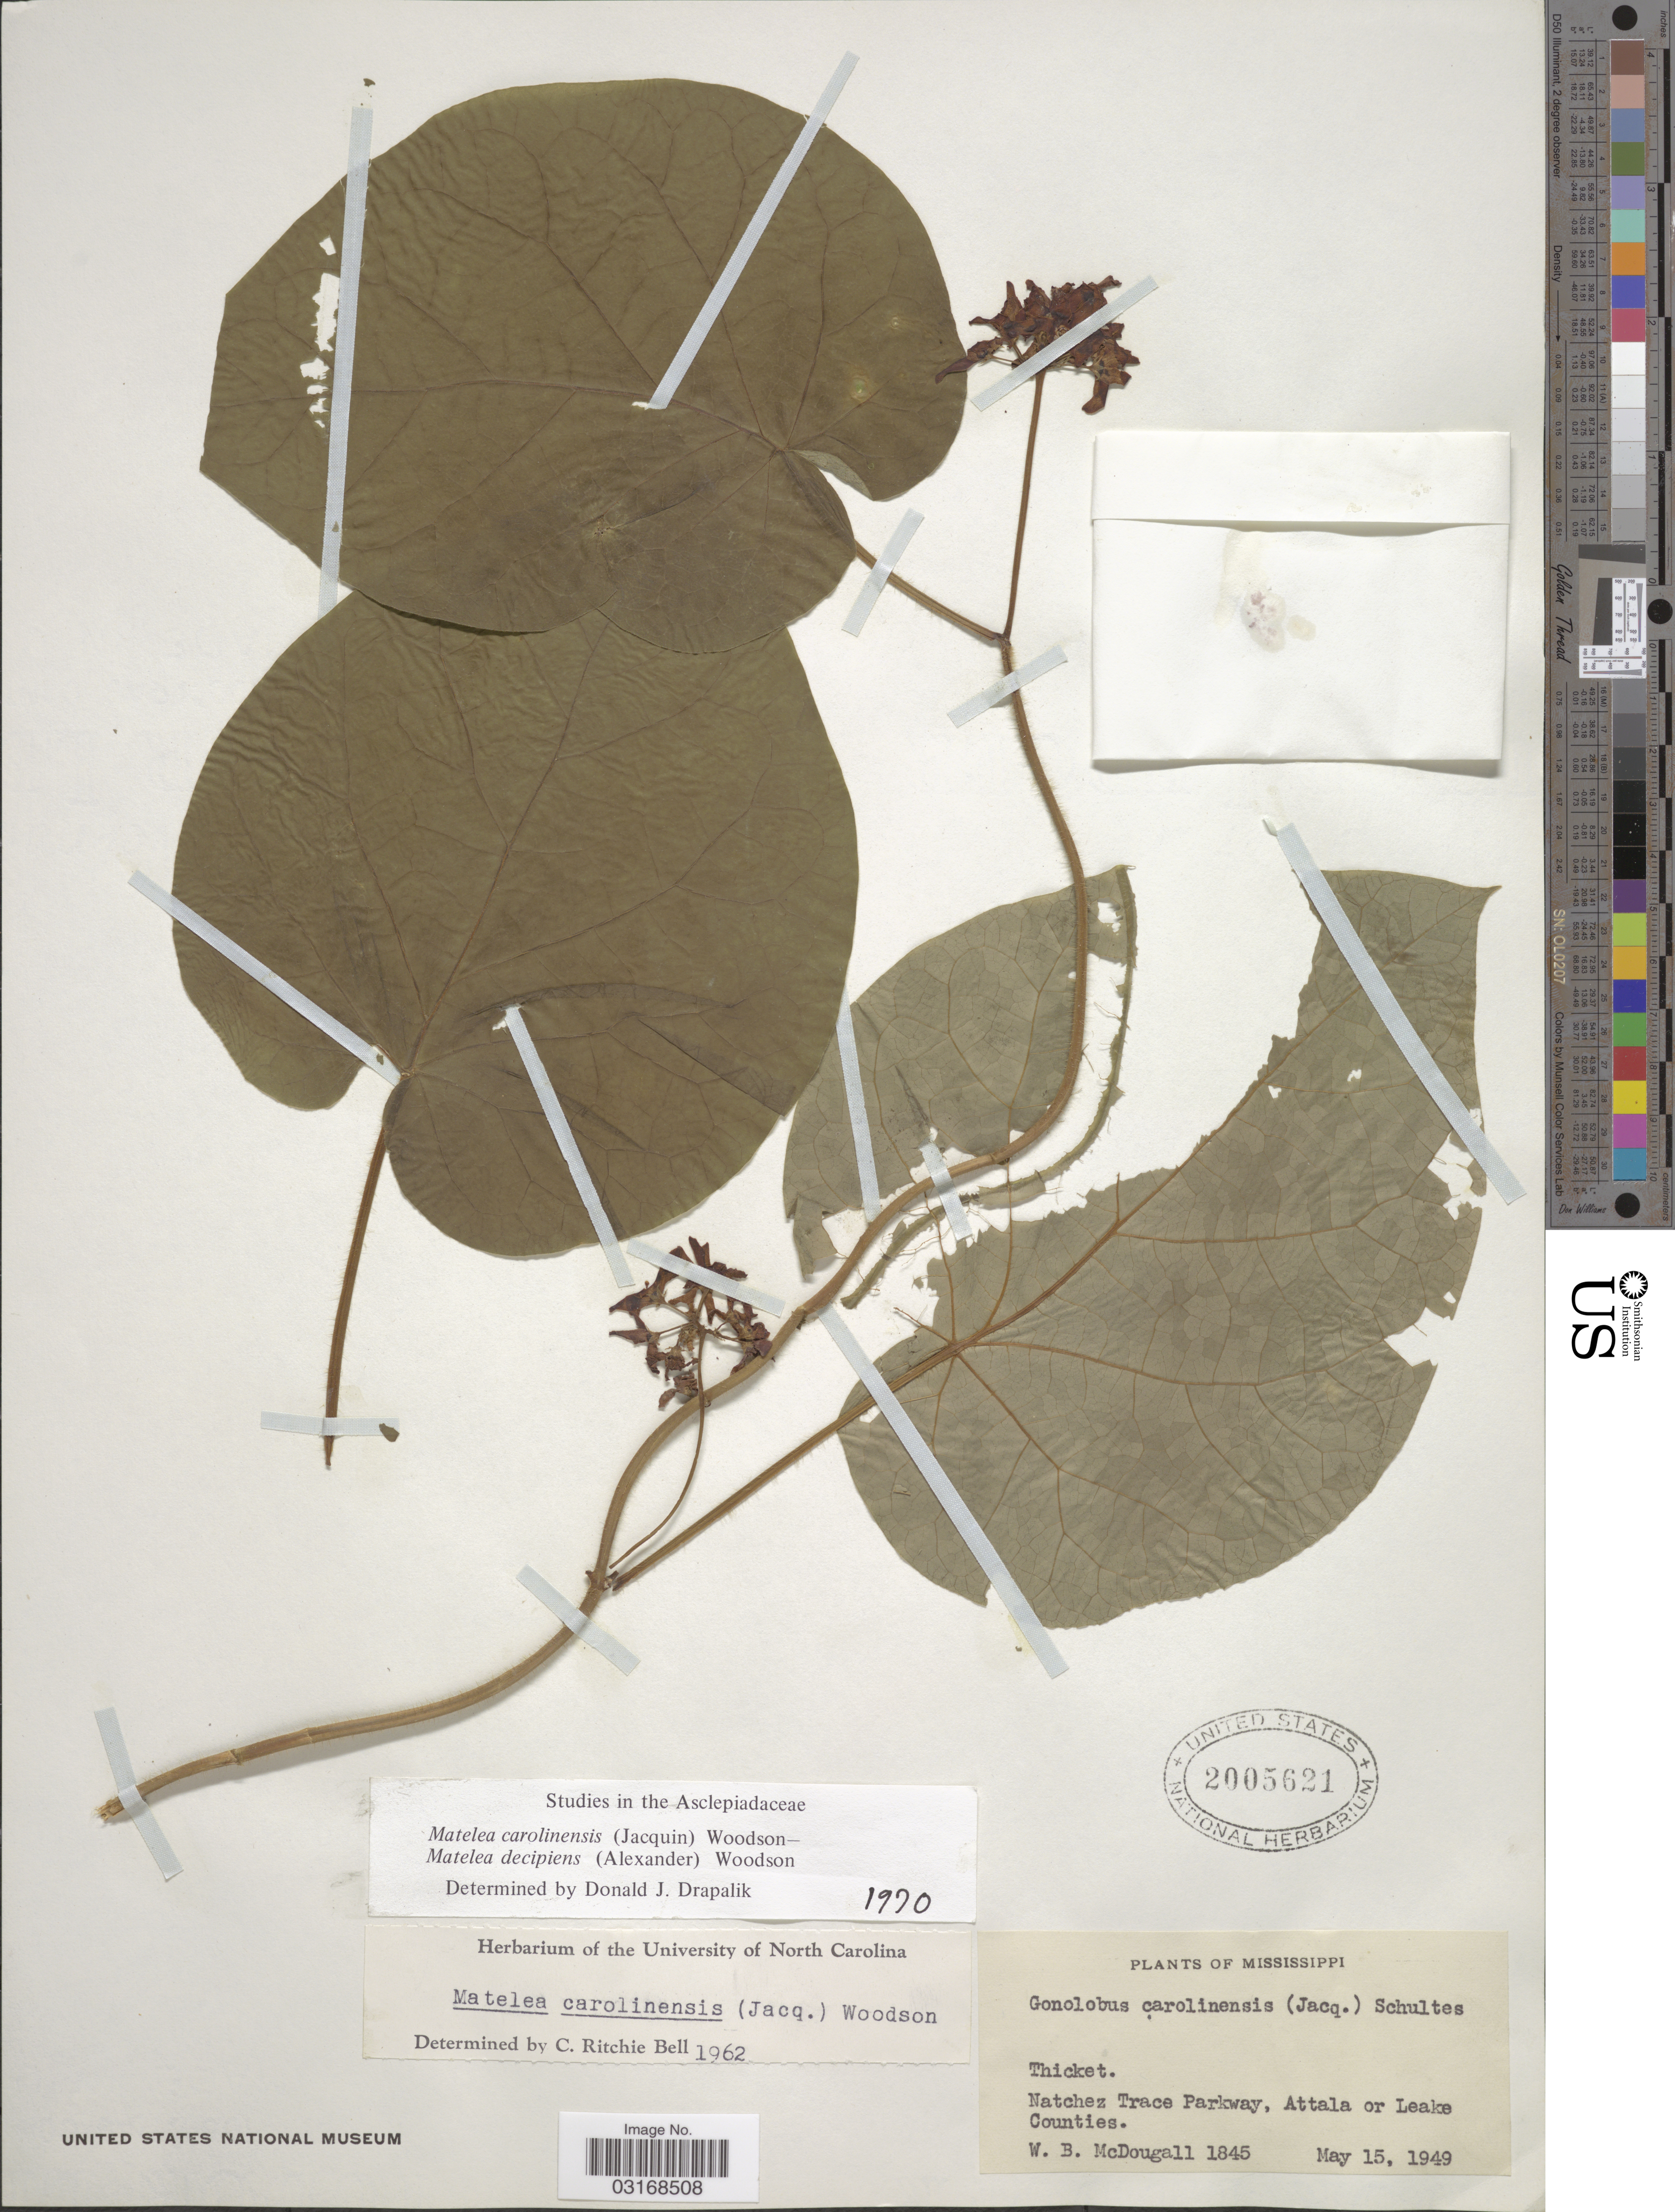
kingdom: Plantae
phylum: Tracheophyta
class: Magnoliopsida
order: Gentianales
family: Apocynaceae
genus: Matelea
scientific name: Matelea carolinensis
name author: (Jacq.) Woodson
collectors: W. B. McDougall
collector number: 1845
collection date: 1949-05-15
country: United States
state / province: Mississippi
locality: Natchez Trace Parkway, Attala or Leake Counties.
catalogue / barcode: US 2005621